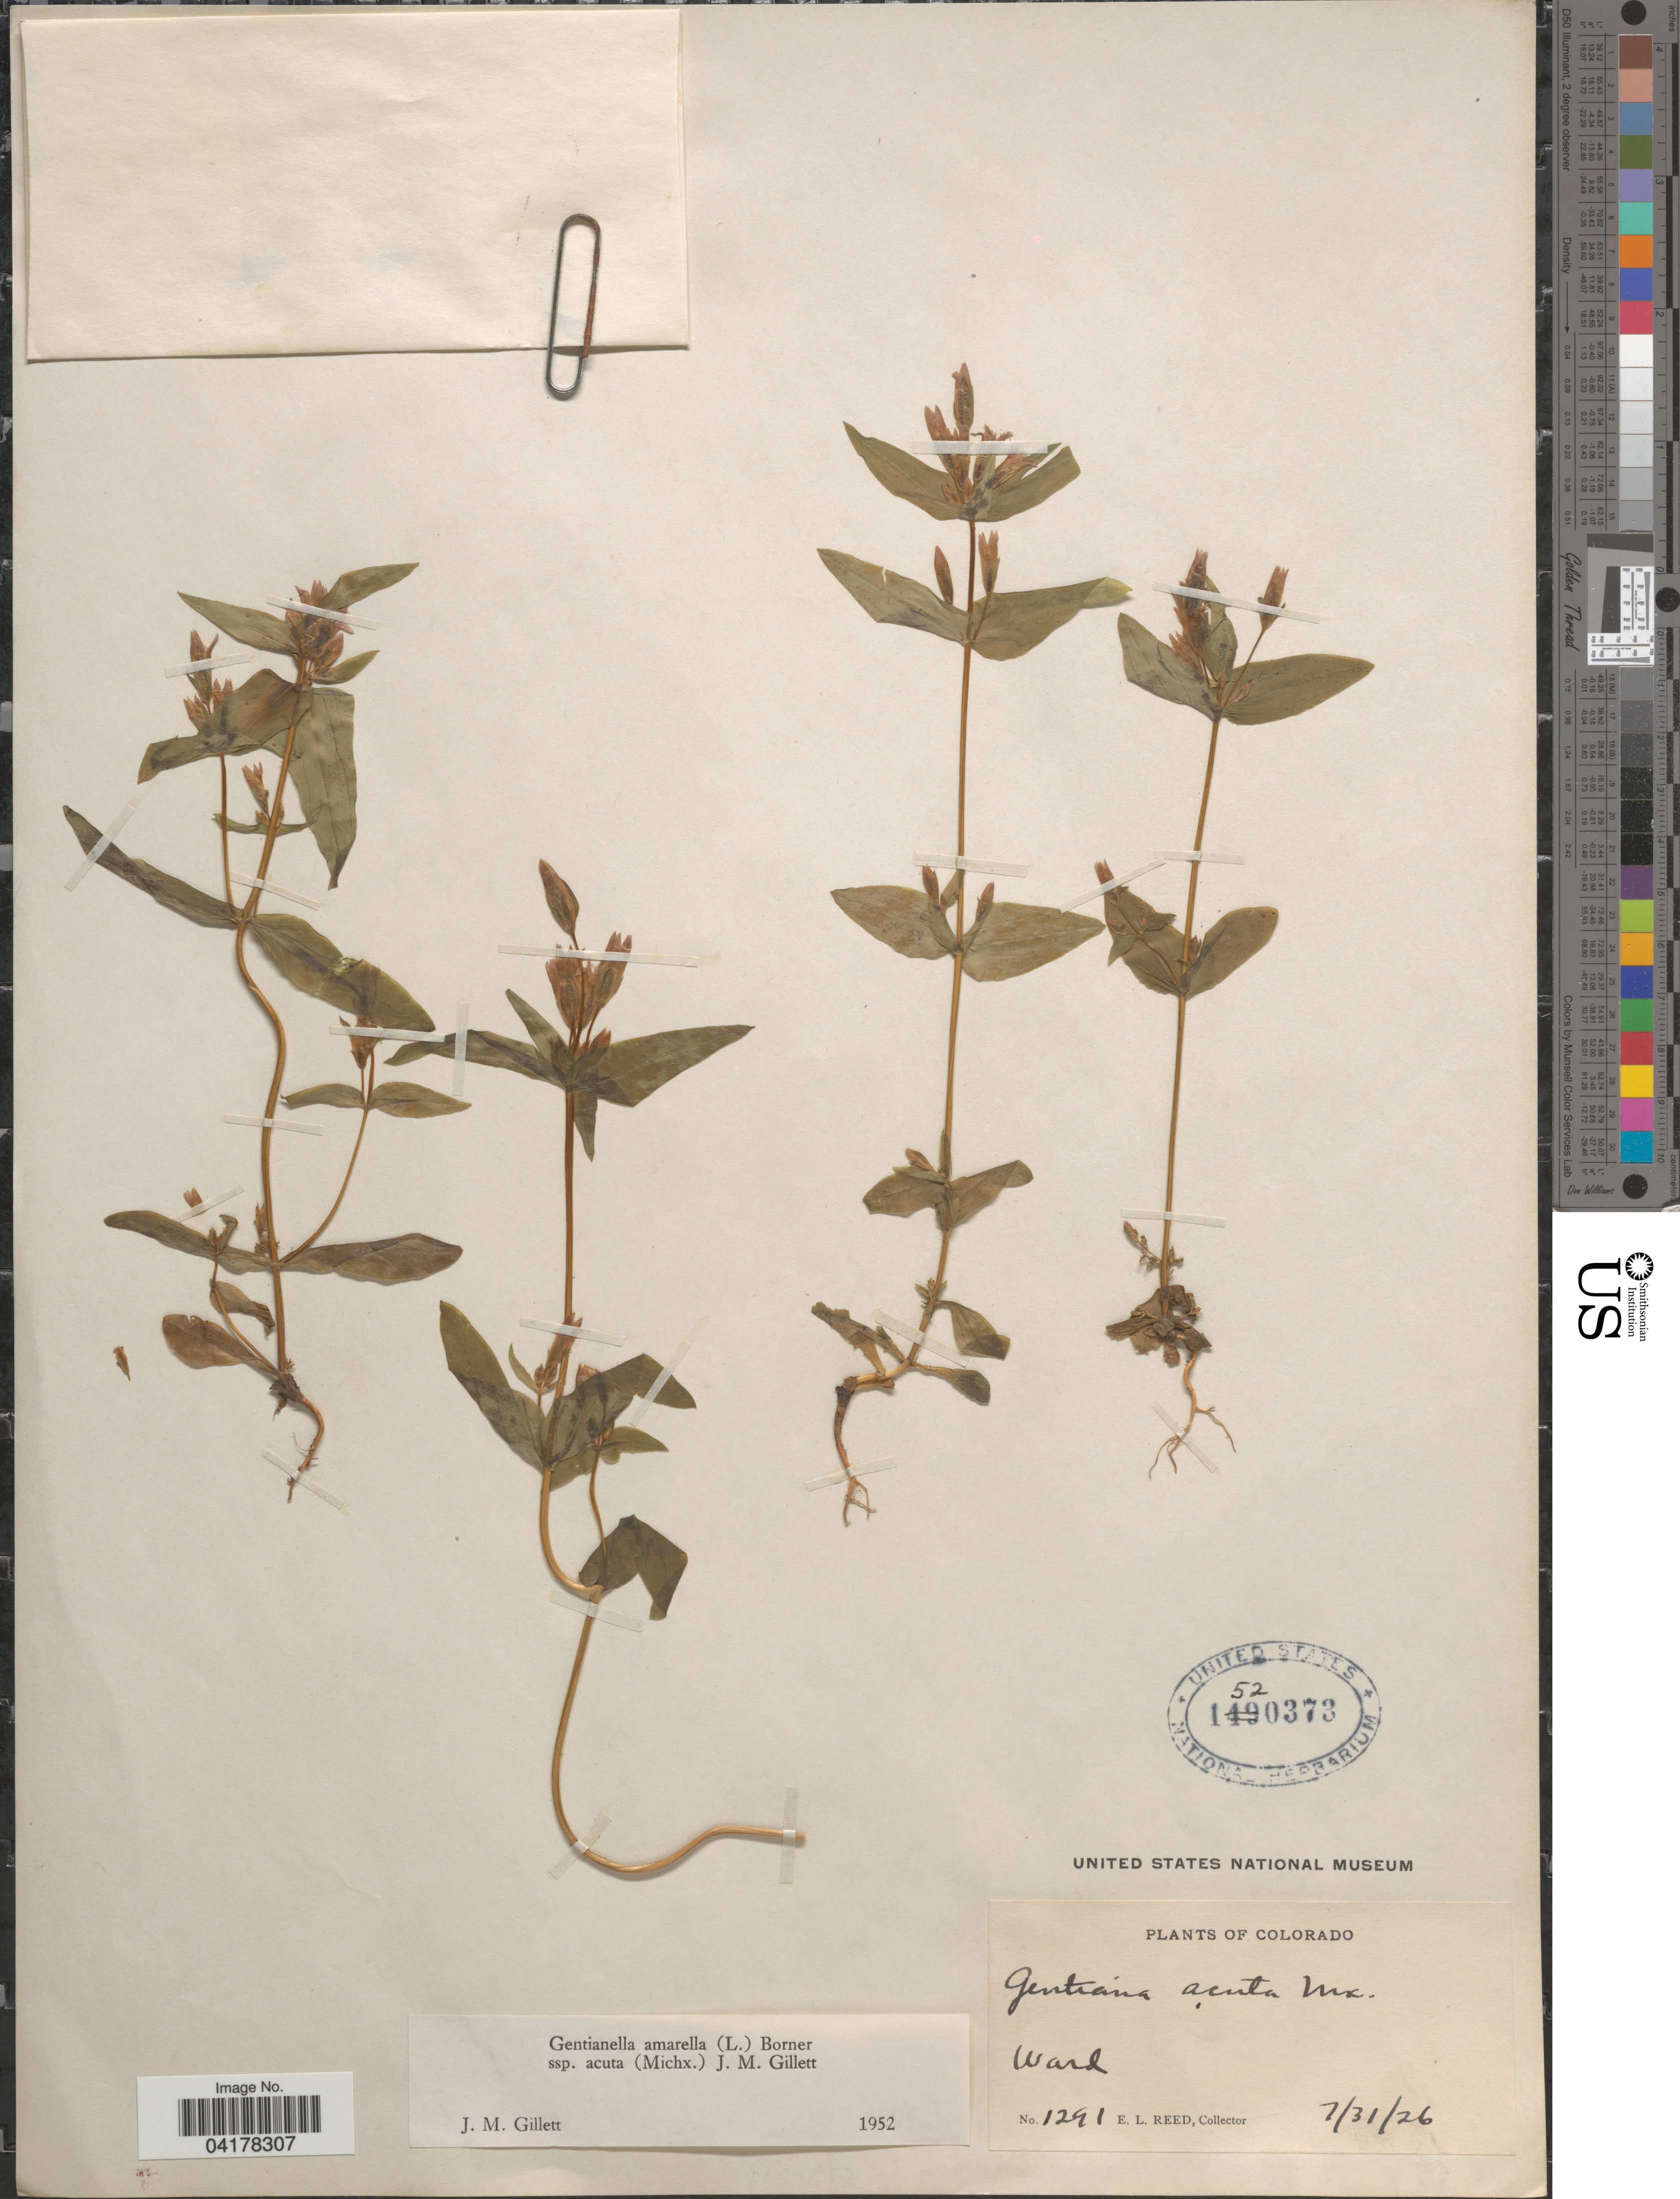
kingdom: Plantae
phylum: Tracheophyta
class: Magnoliopsida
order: Gentianales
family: Gentianaceae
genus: Gentianella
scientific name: Gentianella amarella subsp. acuta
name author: (Michx.) J.M. Gillett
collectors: E. Reed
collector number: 1291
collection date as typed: Transcribed d/m/y: 31/7/26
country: United States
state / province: Colorado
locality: Ward.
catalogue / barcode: US 1520373